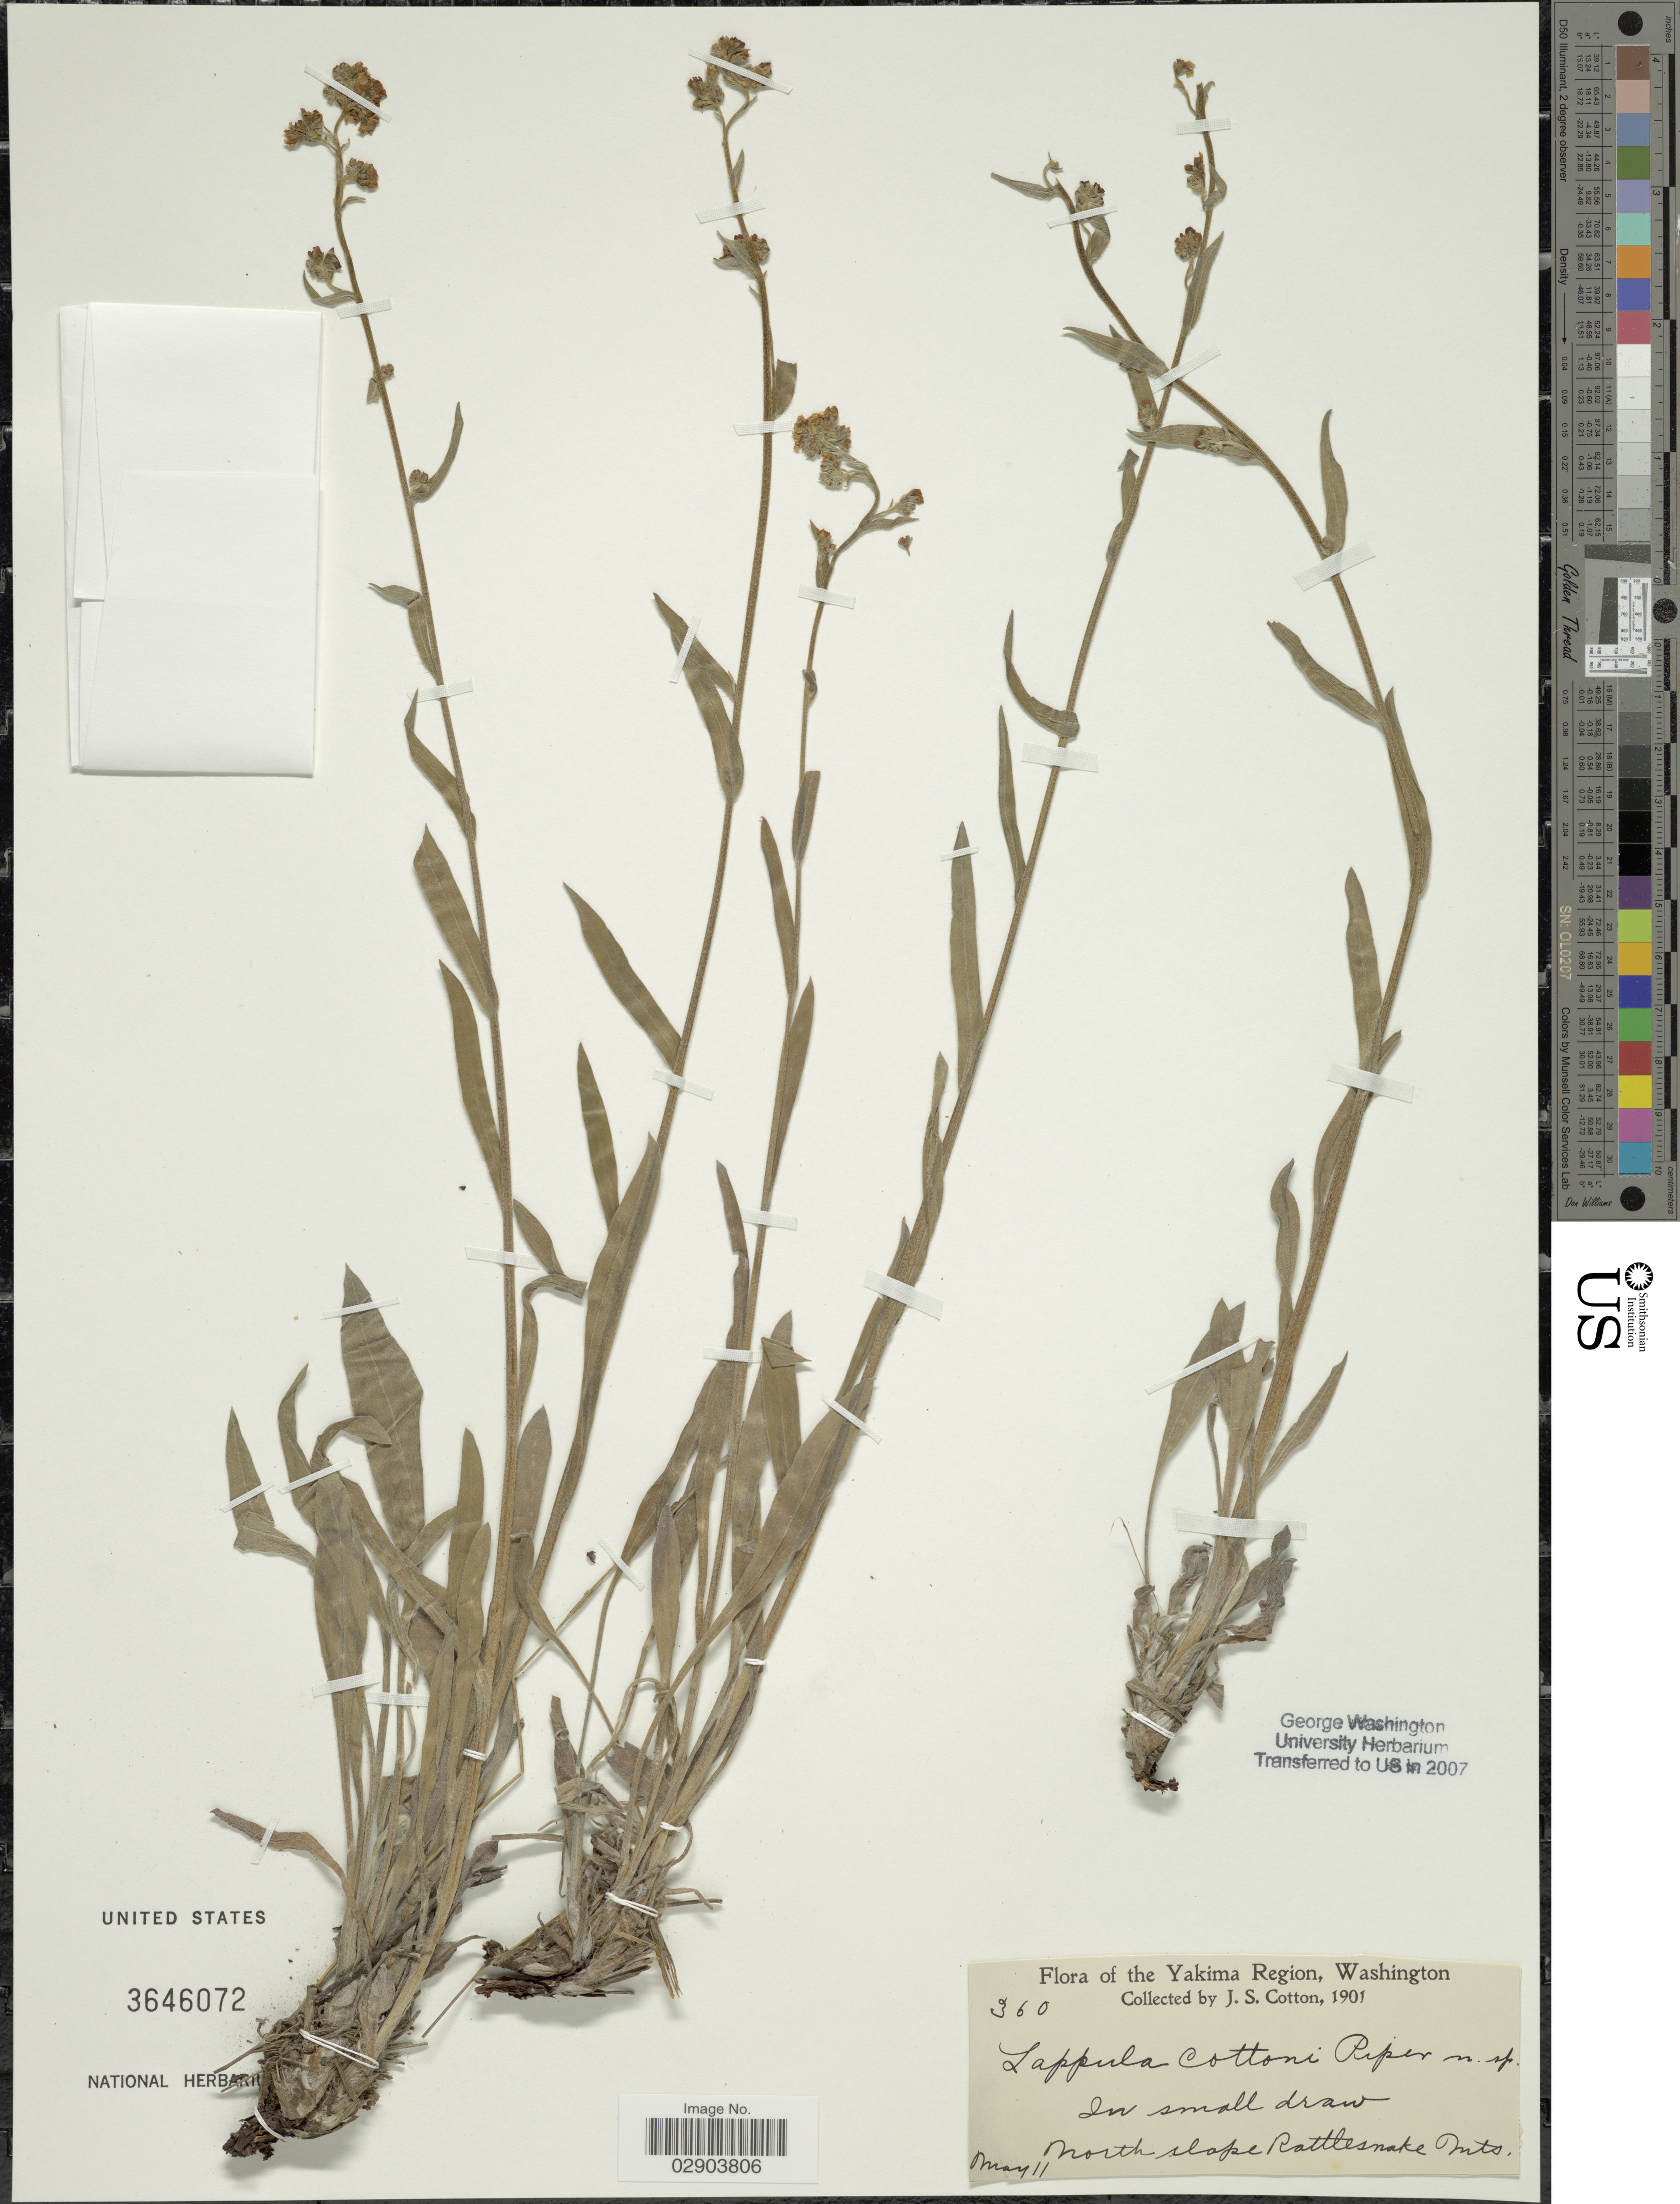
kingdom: Plantae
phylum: Tracheophyta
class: Magnoliopsida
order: Boraginales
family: Boraginaceae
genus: Hackelia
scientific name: Hackelia diffusa var. diffusa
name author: (Douglas ex Lehm.) I.M. Johnst.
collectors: J. S. Cotton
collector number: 360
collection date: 1901-05-11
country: United States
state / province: Washington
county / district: Yakima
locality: Yakima Region, In small draw, north slope Rattlesnake Mts.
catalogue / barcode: US 3646072